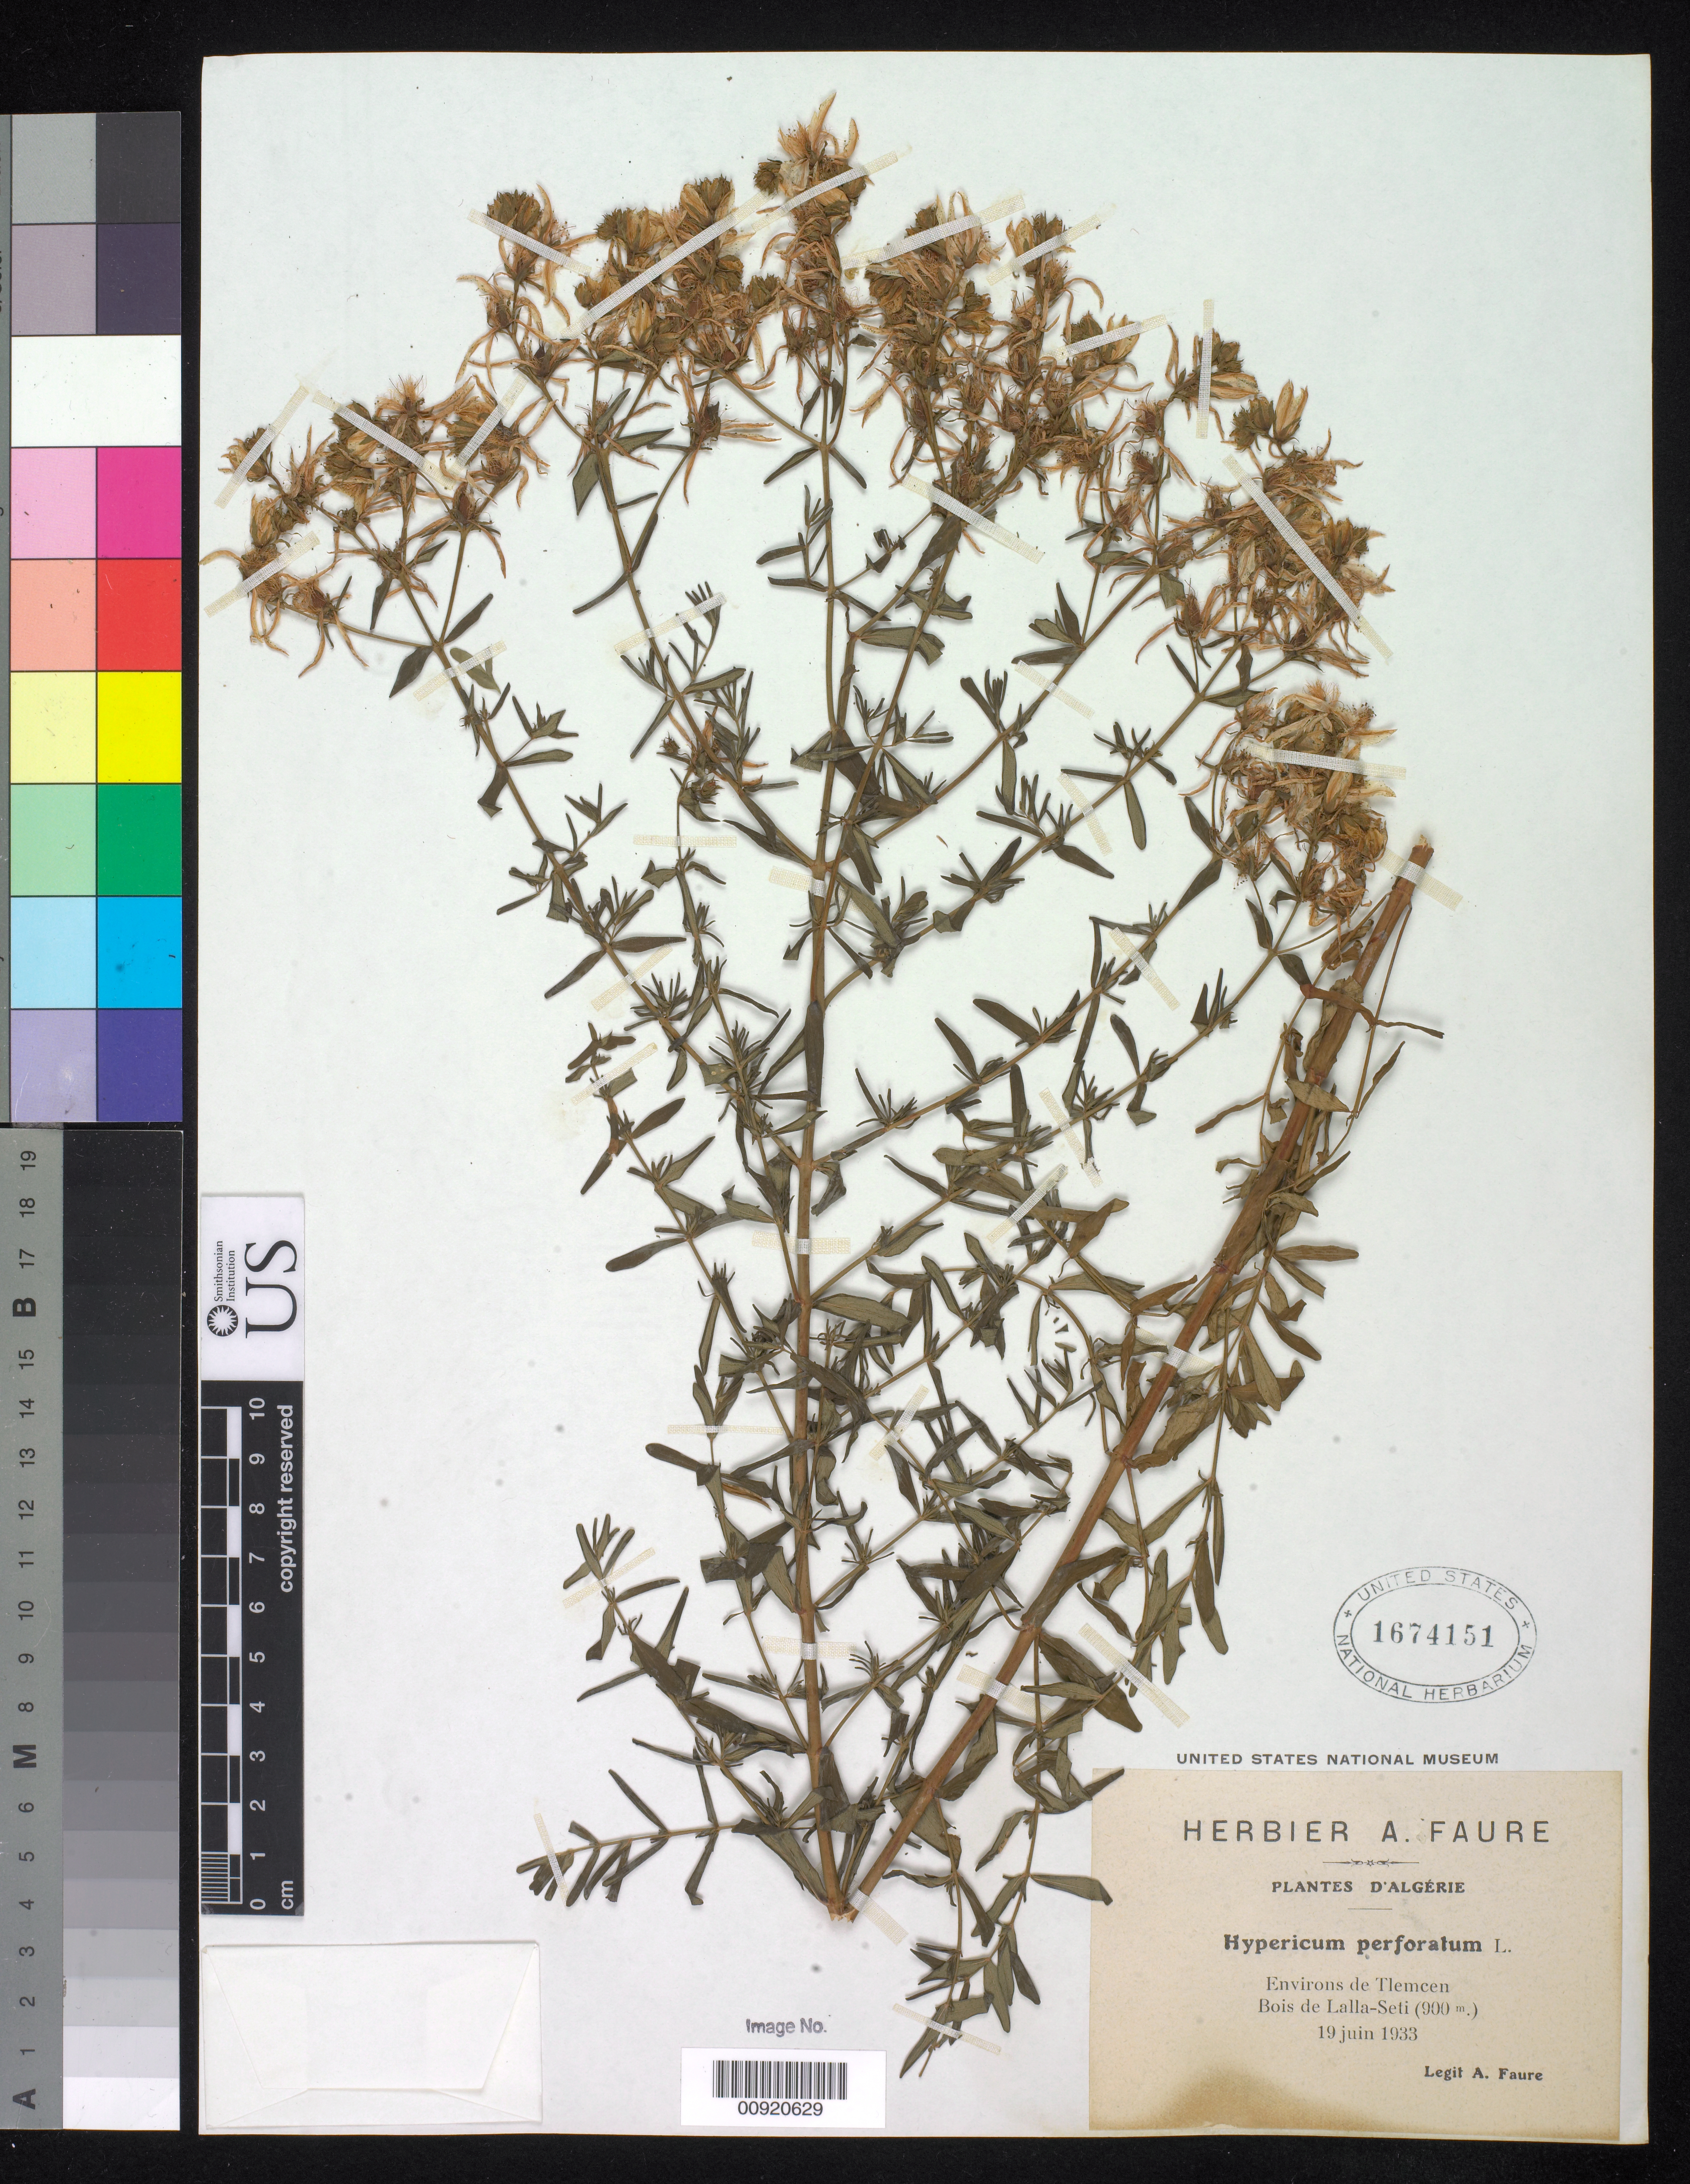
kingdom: Plantae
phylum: Tracheophyta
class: Magnoliopsida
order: Malpighiales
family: Hypericaceae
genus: Hypericum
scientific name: Hypericum perfoliatum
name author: L.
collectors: A. Faure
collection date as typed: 19 Jun 1933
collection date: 1933-06-19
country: Algeria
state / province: Tlemcen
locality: Environs de Tlemcen, Bois de Lalla-Seti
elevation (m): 900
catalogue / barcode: US 1674151